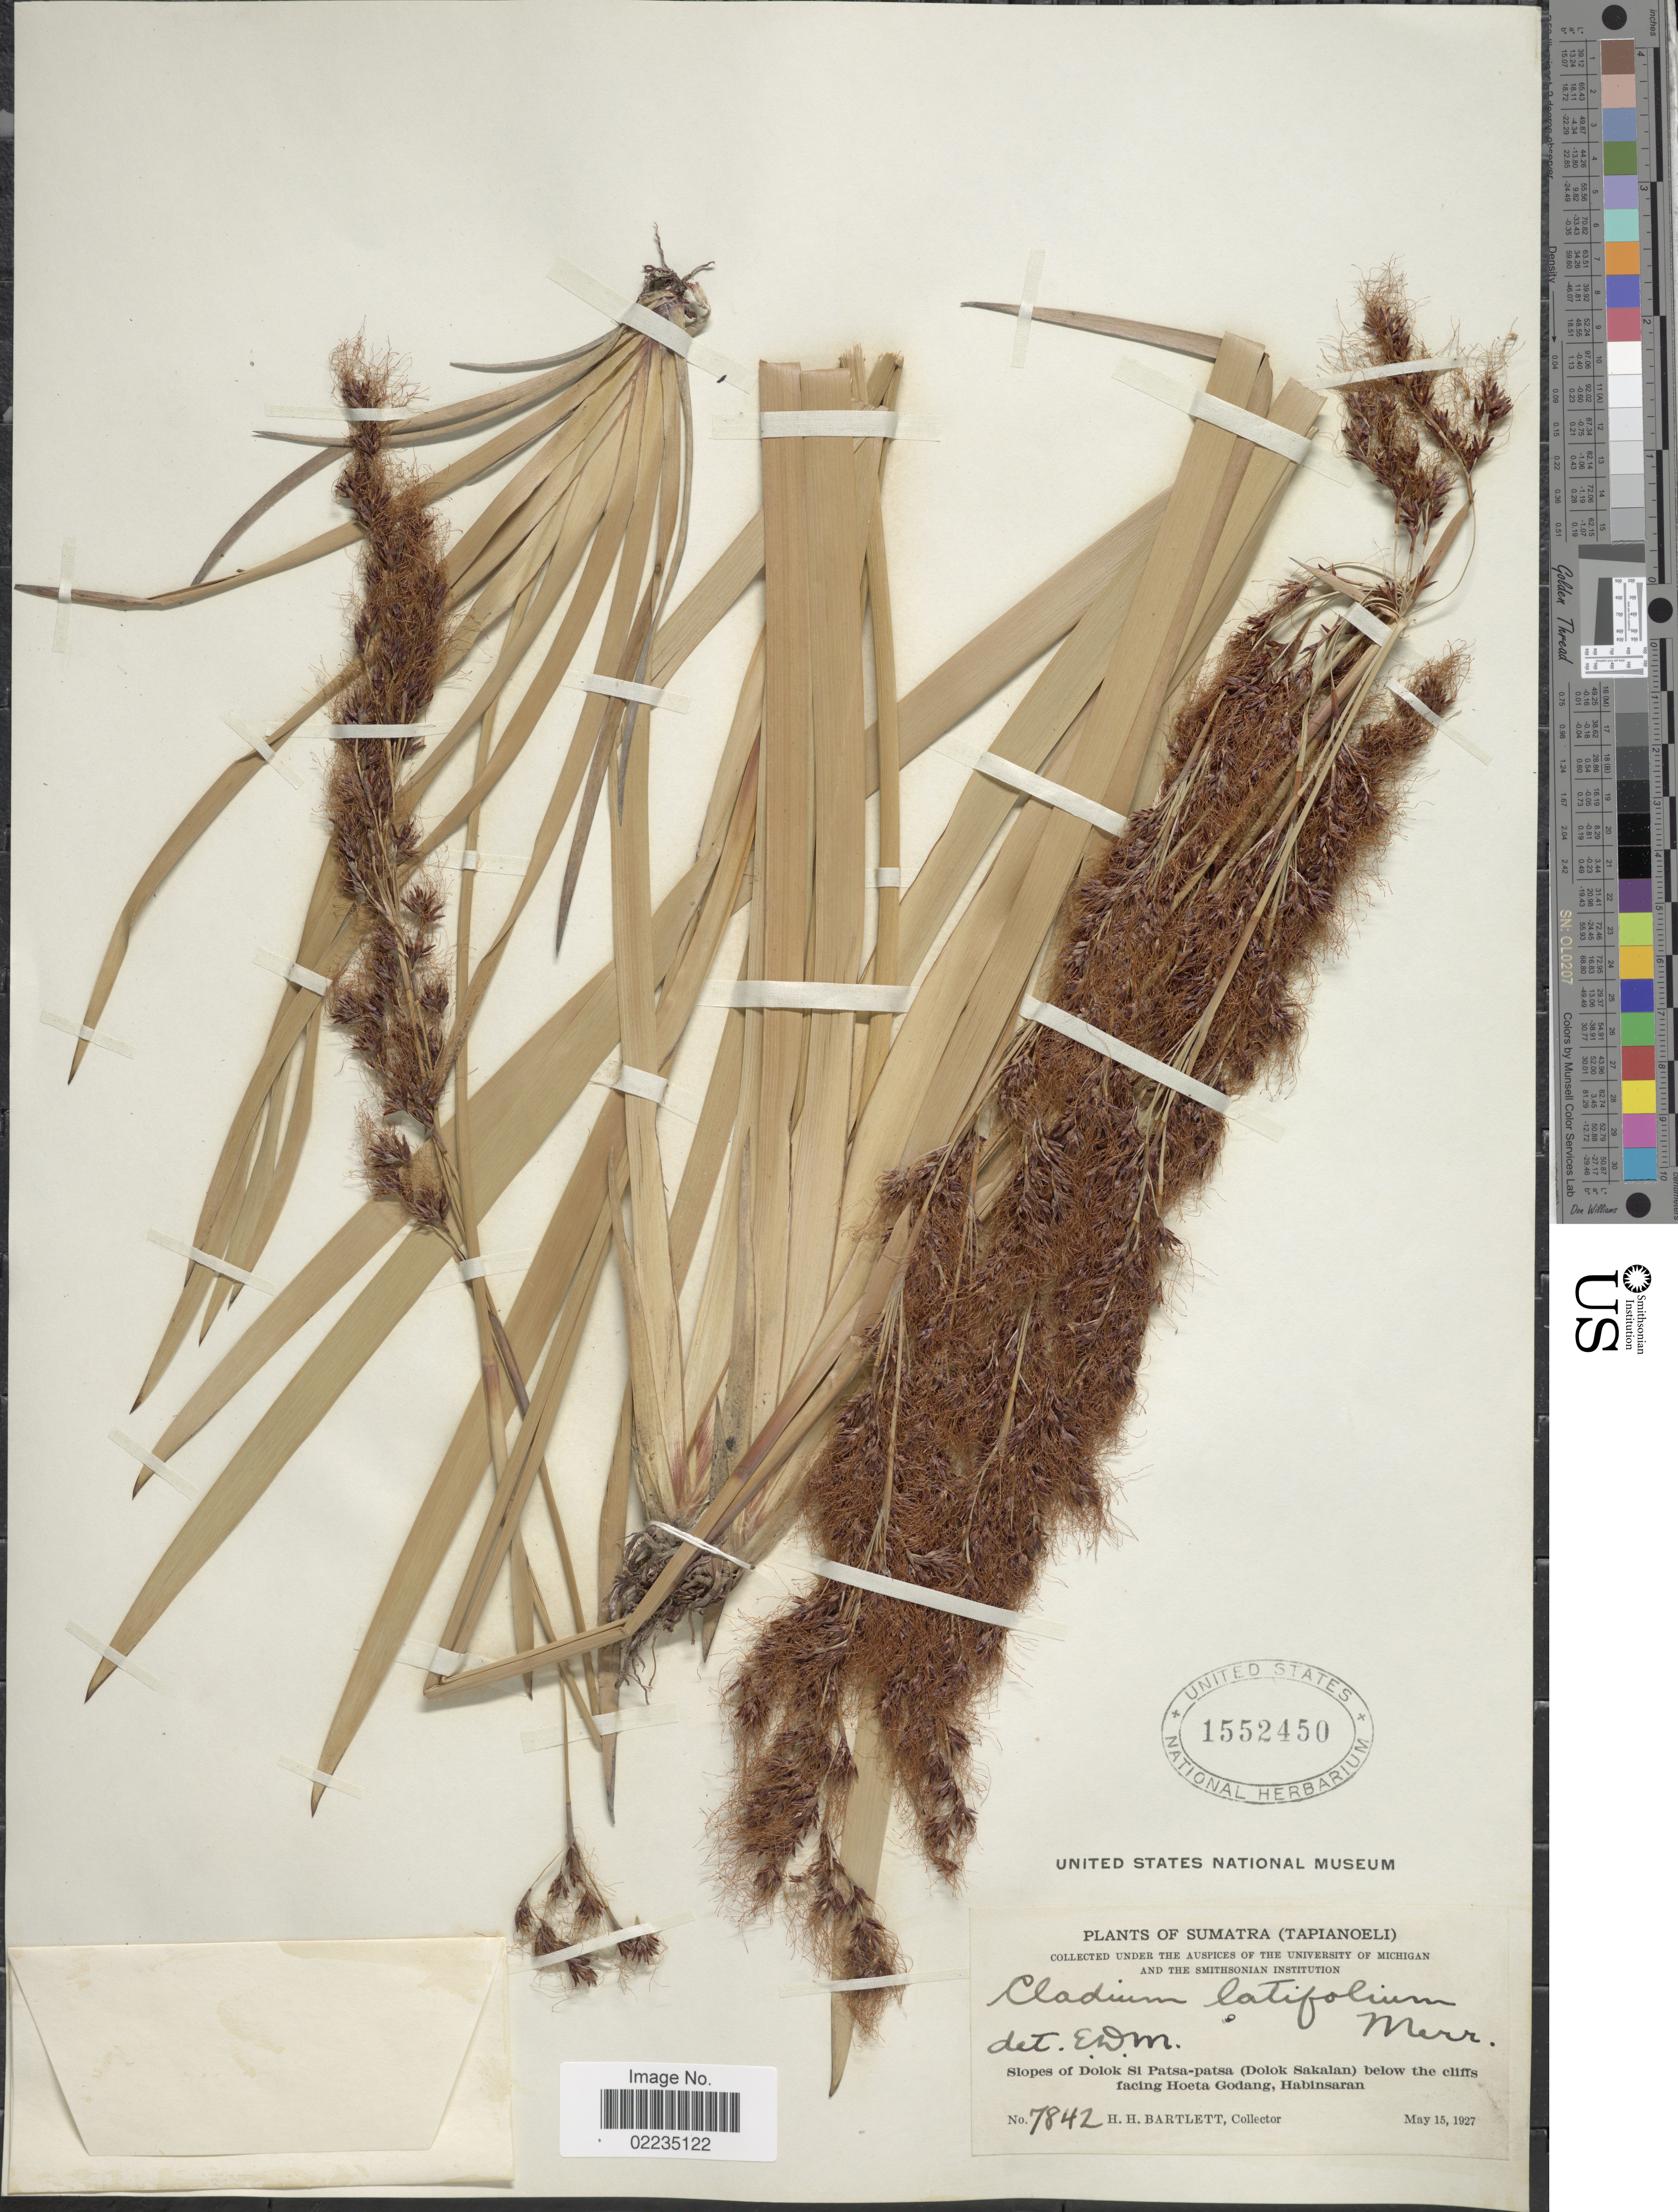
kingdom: Plantae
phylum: Tracheophyta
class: Liliopsida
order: Poales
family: Cyperaceae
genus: Machaerina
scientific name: Machaerina sinclairii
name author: (Hook. f.) T. Koyama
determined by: Strong, Mark T., (BOT), Smithsonian Institution - National Museum of Natural History (UNITED STATES)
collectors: H. H. Bartlett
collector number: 7842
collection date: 1927-05-15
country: Indonesia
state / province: Sumatra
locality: Sumatra (Tapianoeli), Slopes of Dolok Si Patsa-patsa (Dolok Sakalan) below the cliffs facing Hoeta Godang, Habinsaran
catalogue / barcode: US 1552450